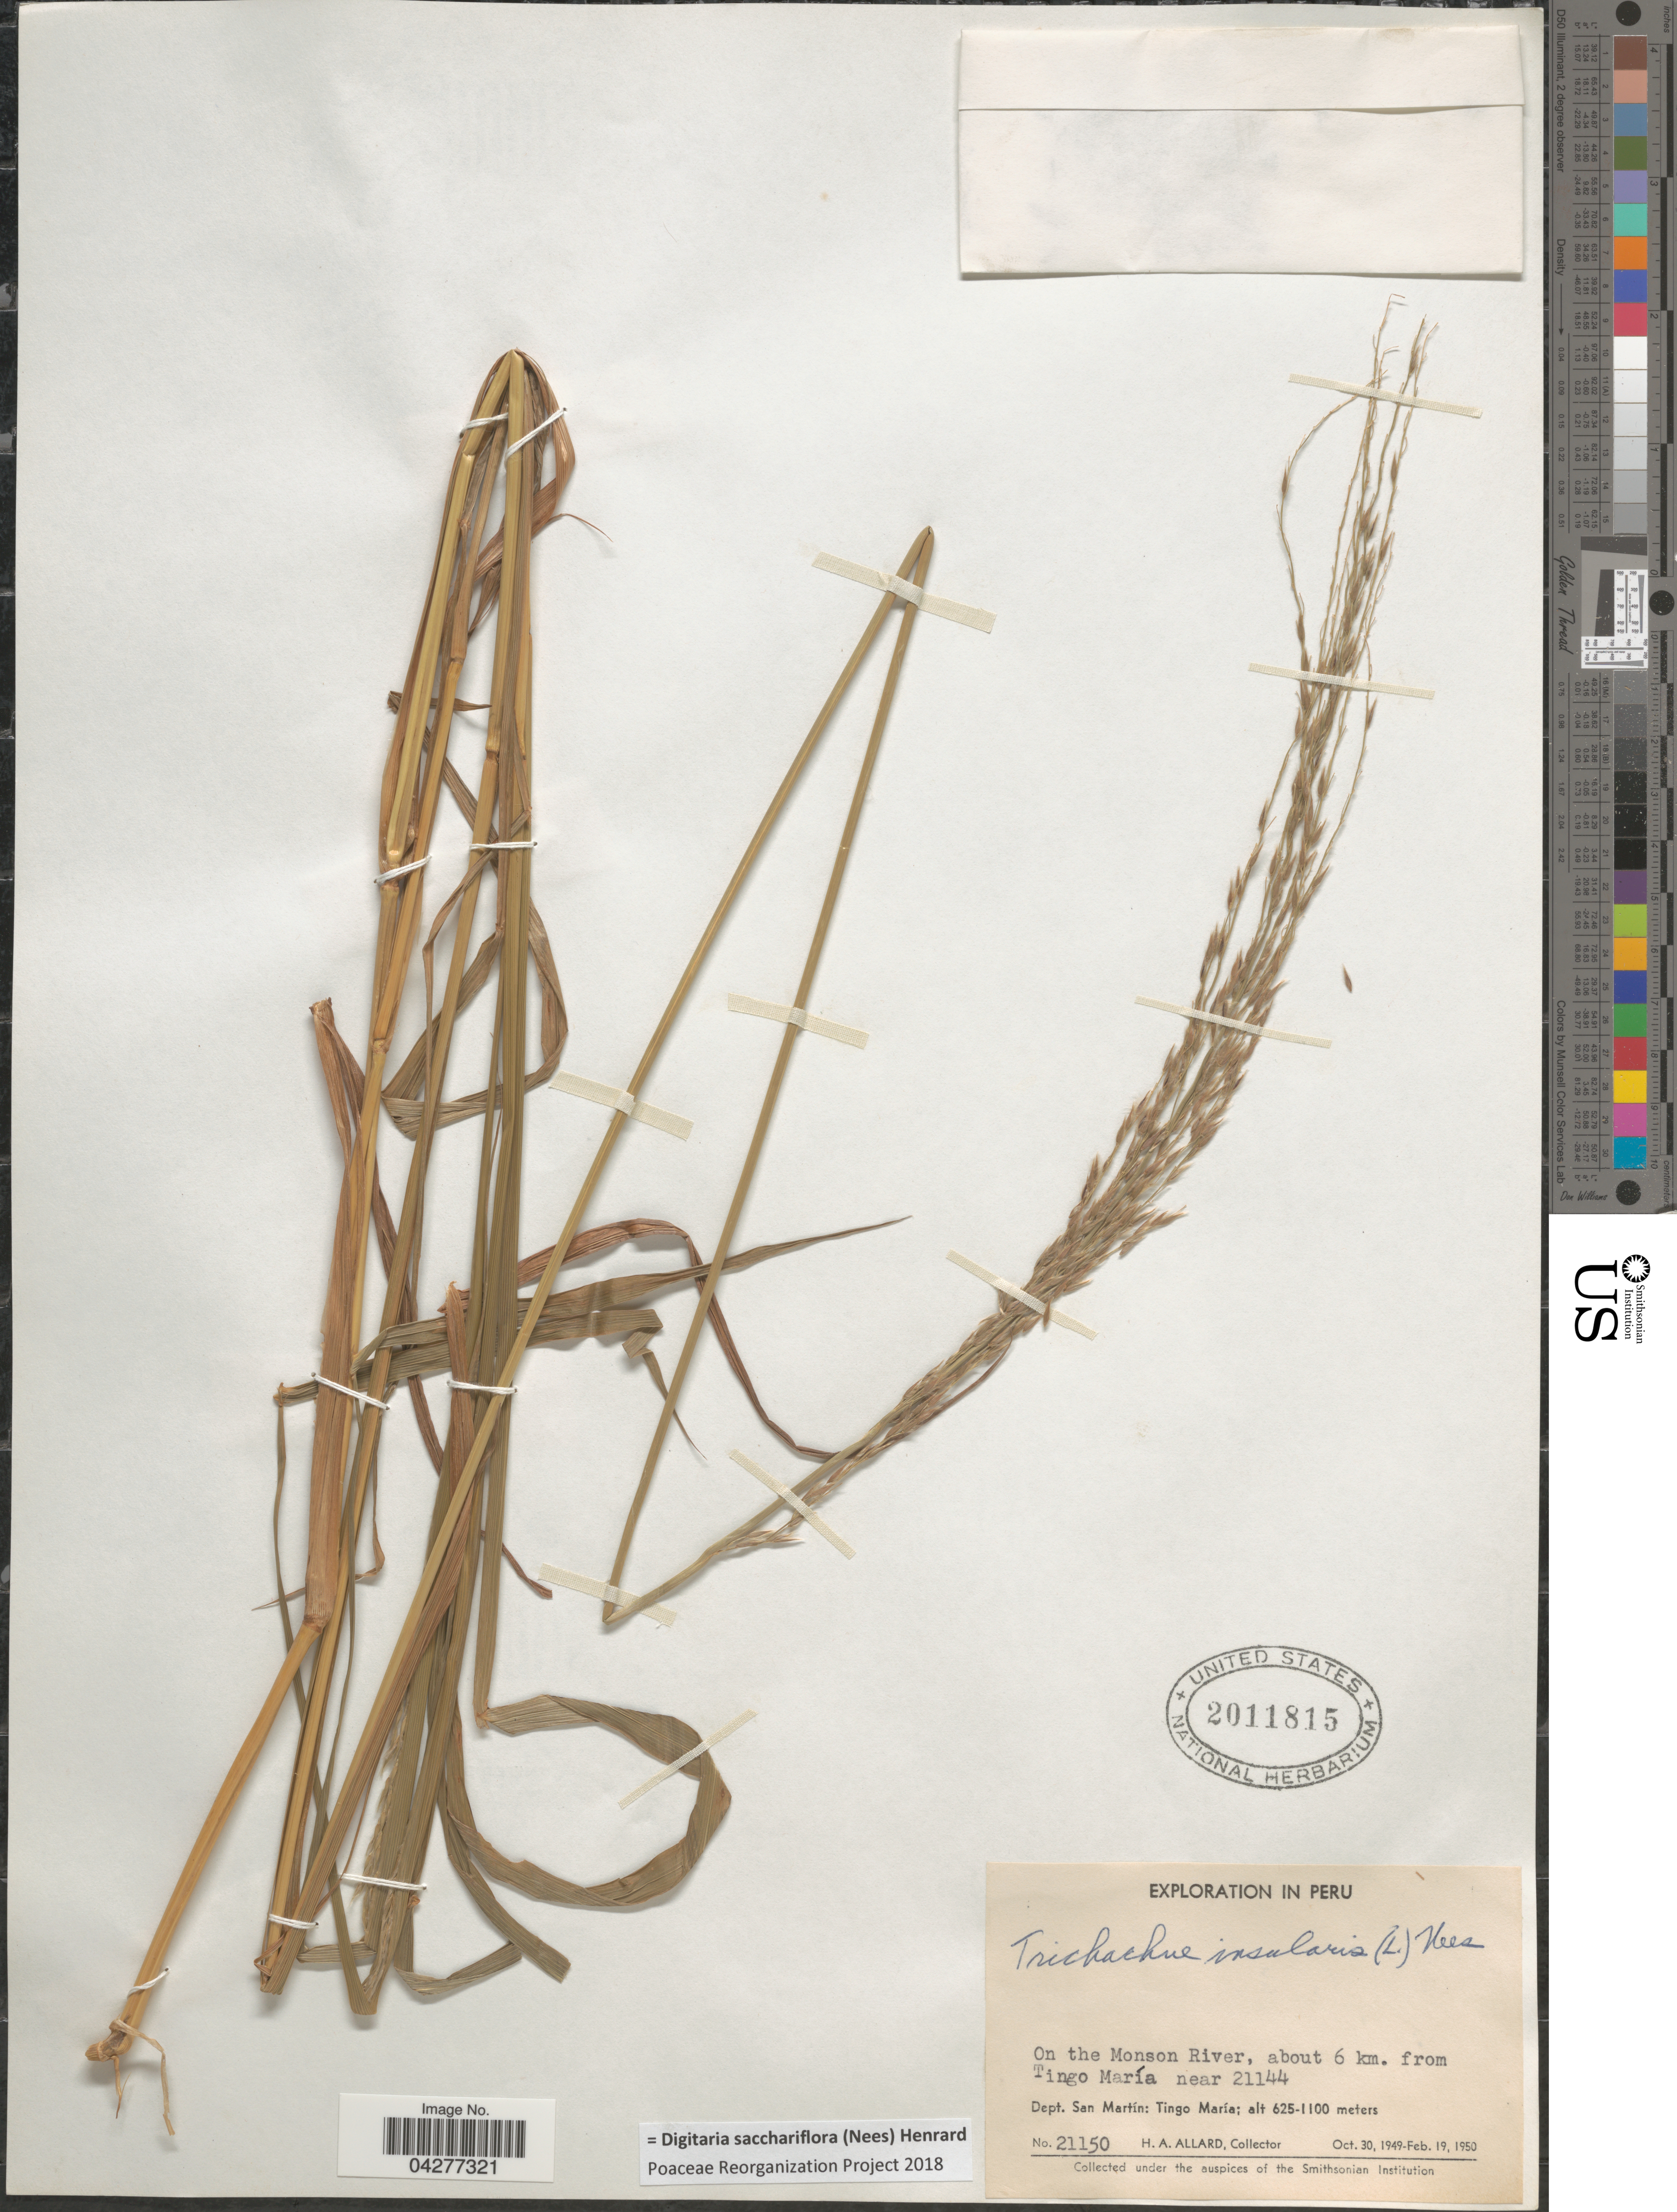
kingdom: Plantae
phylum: Tracheophyta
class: Liliopsida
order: Poales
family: Poaceae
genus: Digitaria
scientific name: Digitaria sacchariflora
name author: (Nees) Henr.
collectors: H. A. Allard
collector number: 21150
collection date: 1949-10-30/1950-02-19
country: Peru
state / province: San Martín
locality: Exploration in Peru. On the Monson River, about 6 km. from Tingo María near 21144. Dept. San Martín: Tingo María.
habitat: on the river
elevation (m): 625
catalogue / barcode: US 2011815